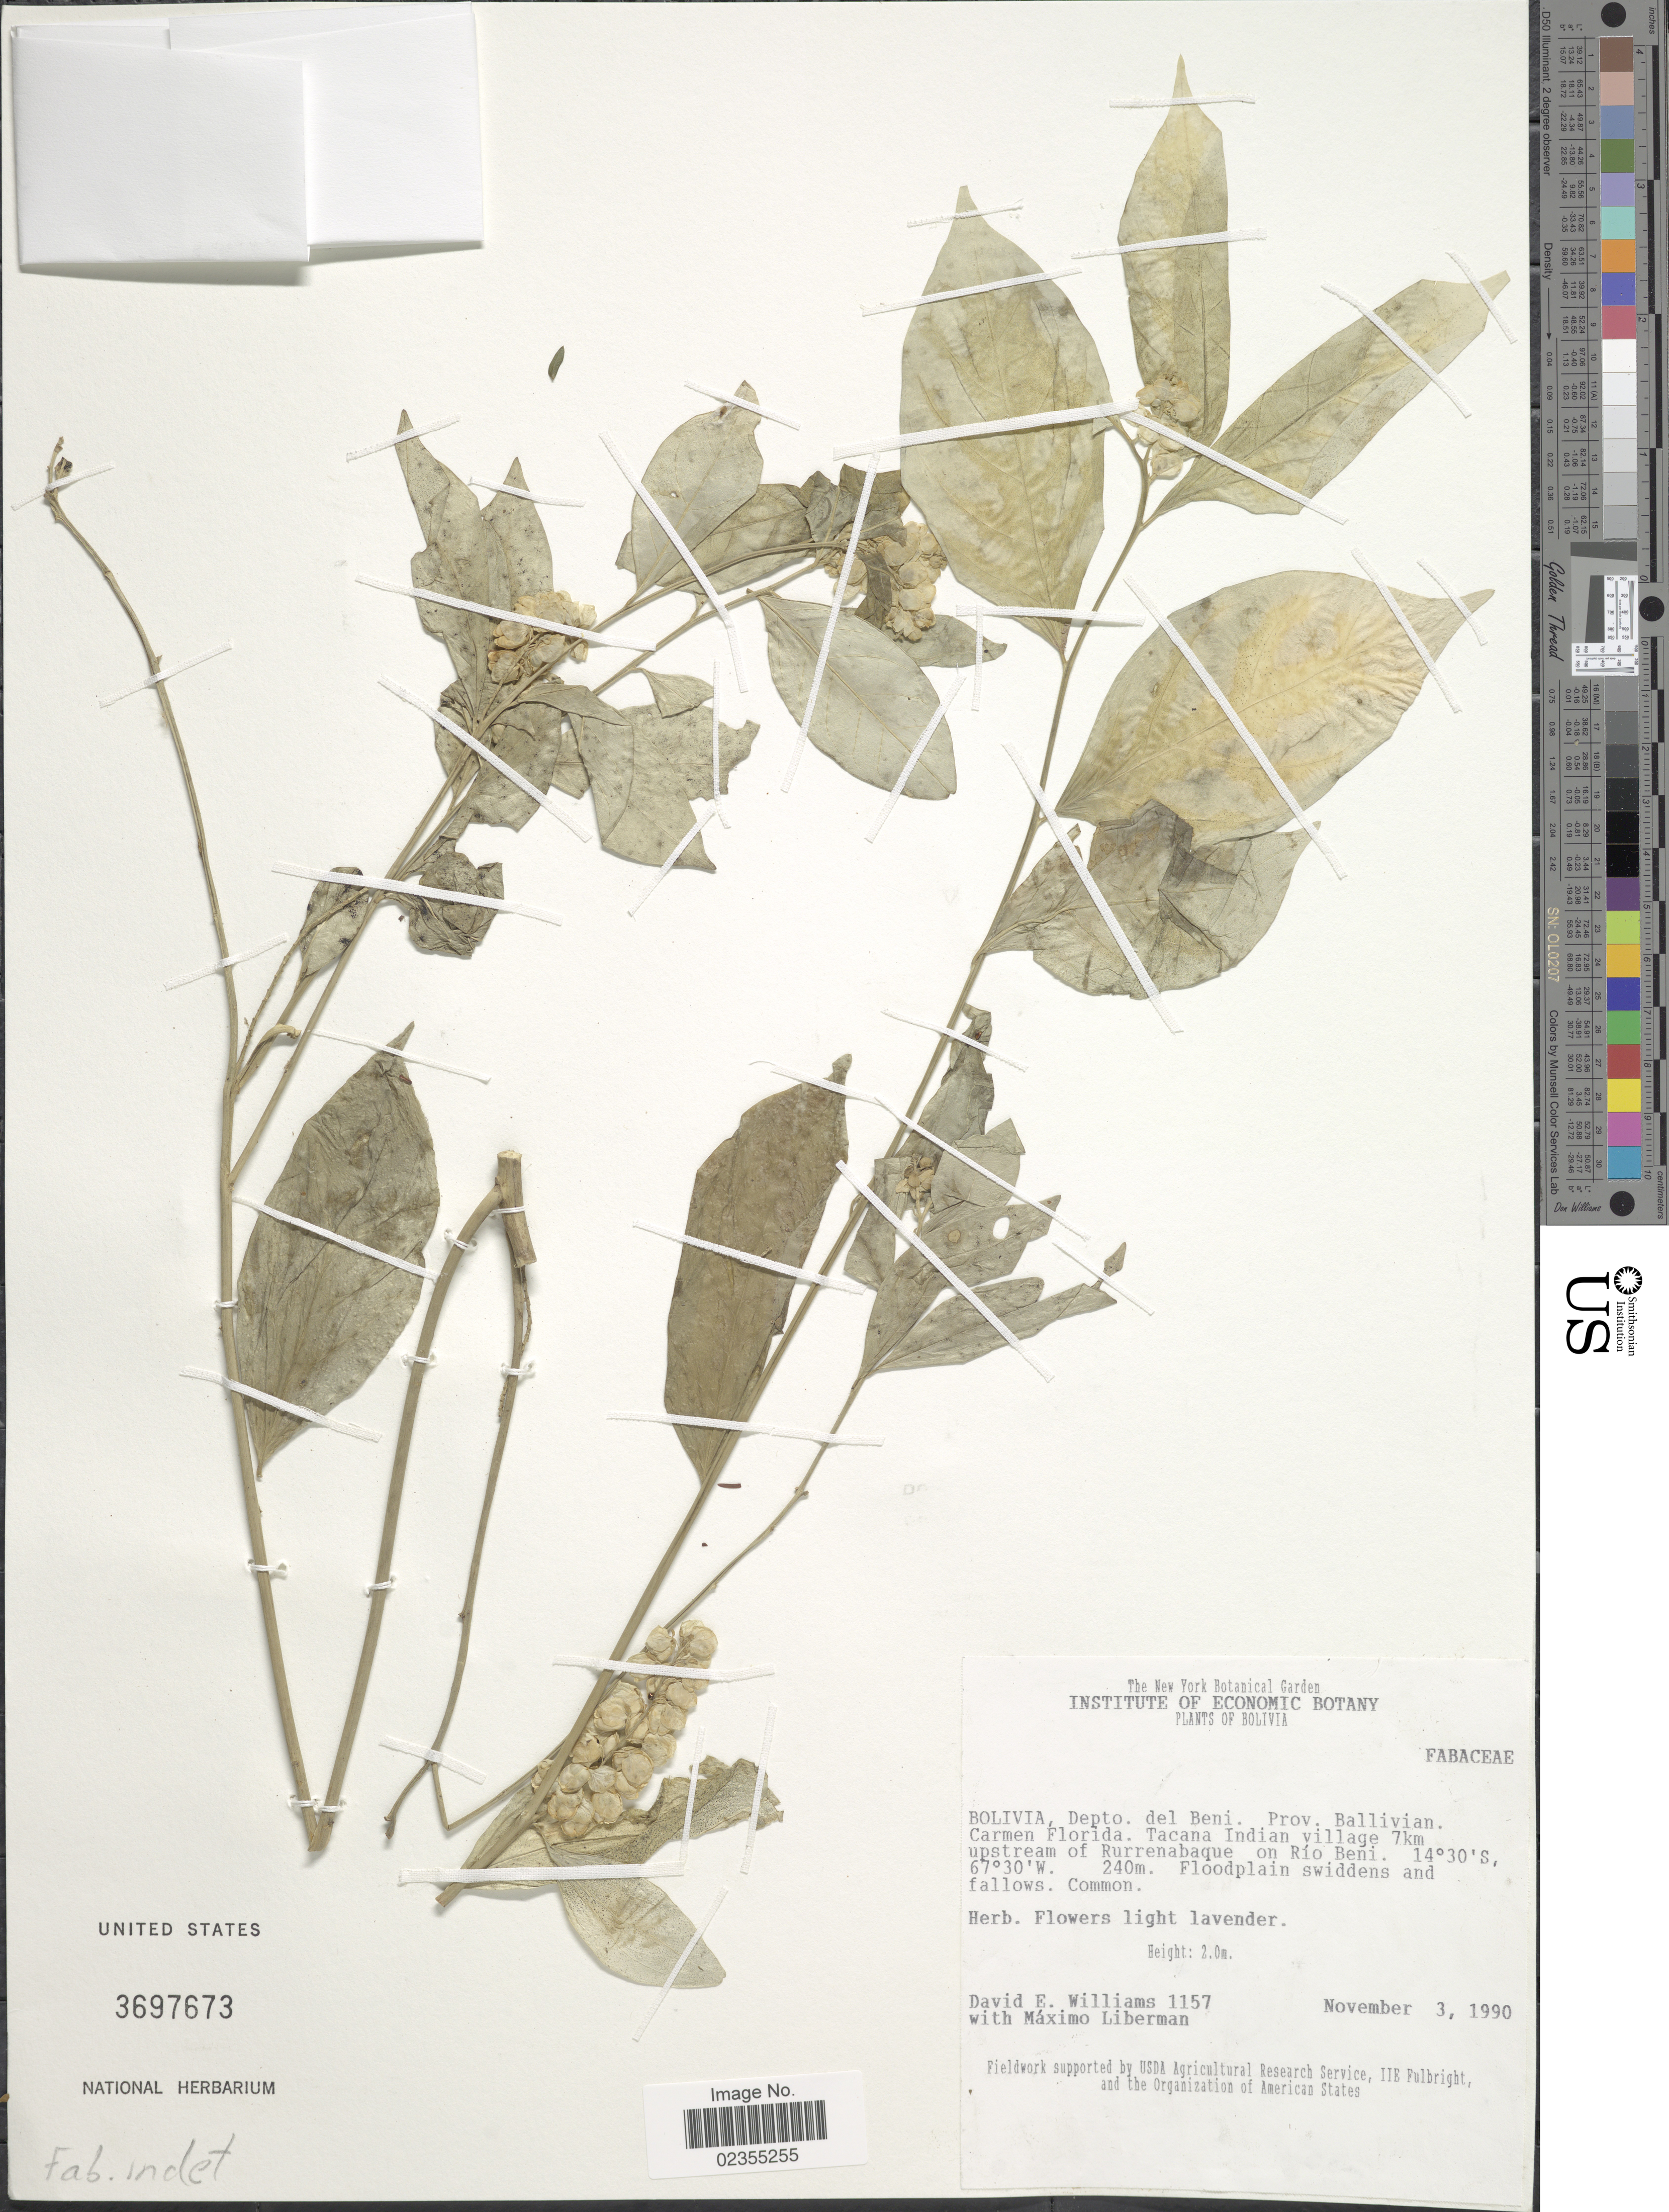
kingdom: Plantae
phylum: Tracheophyta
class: Magnoliopsida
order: Fabales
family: Polygalaceae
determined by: Londoño-Echeverri, Y.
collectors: D. E. Williams & M. Liberman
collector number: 1157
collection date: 1990-11-03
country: Bolivia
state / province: Beni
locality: Depto. del Beni. Prov. Ballivian. Carmen Florida. Tacana Indian village 7km upstream of Rurrenabaque on Río Beni.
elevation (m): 240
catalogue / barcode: US 3697673